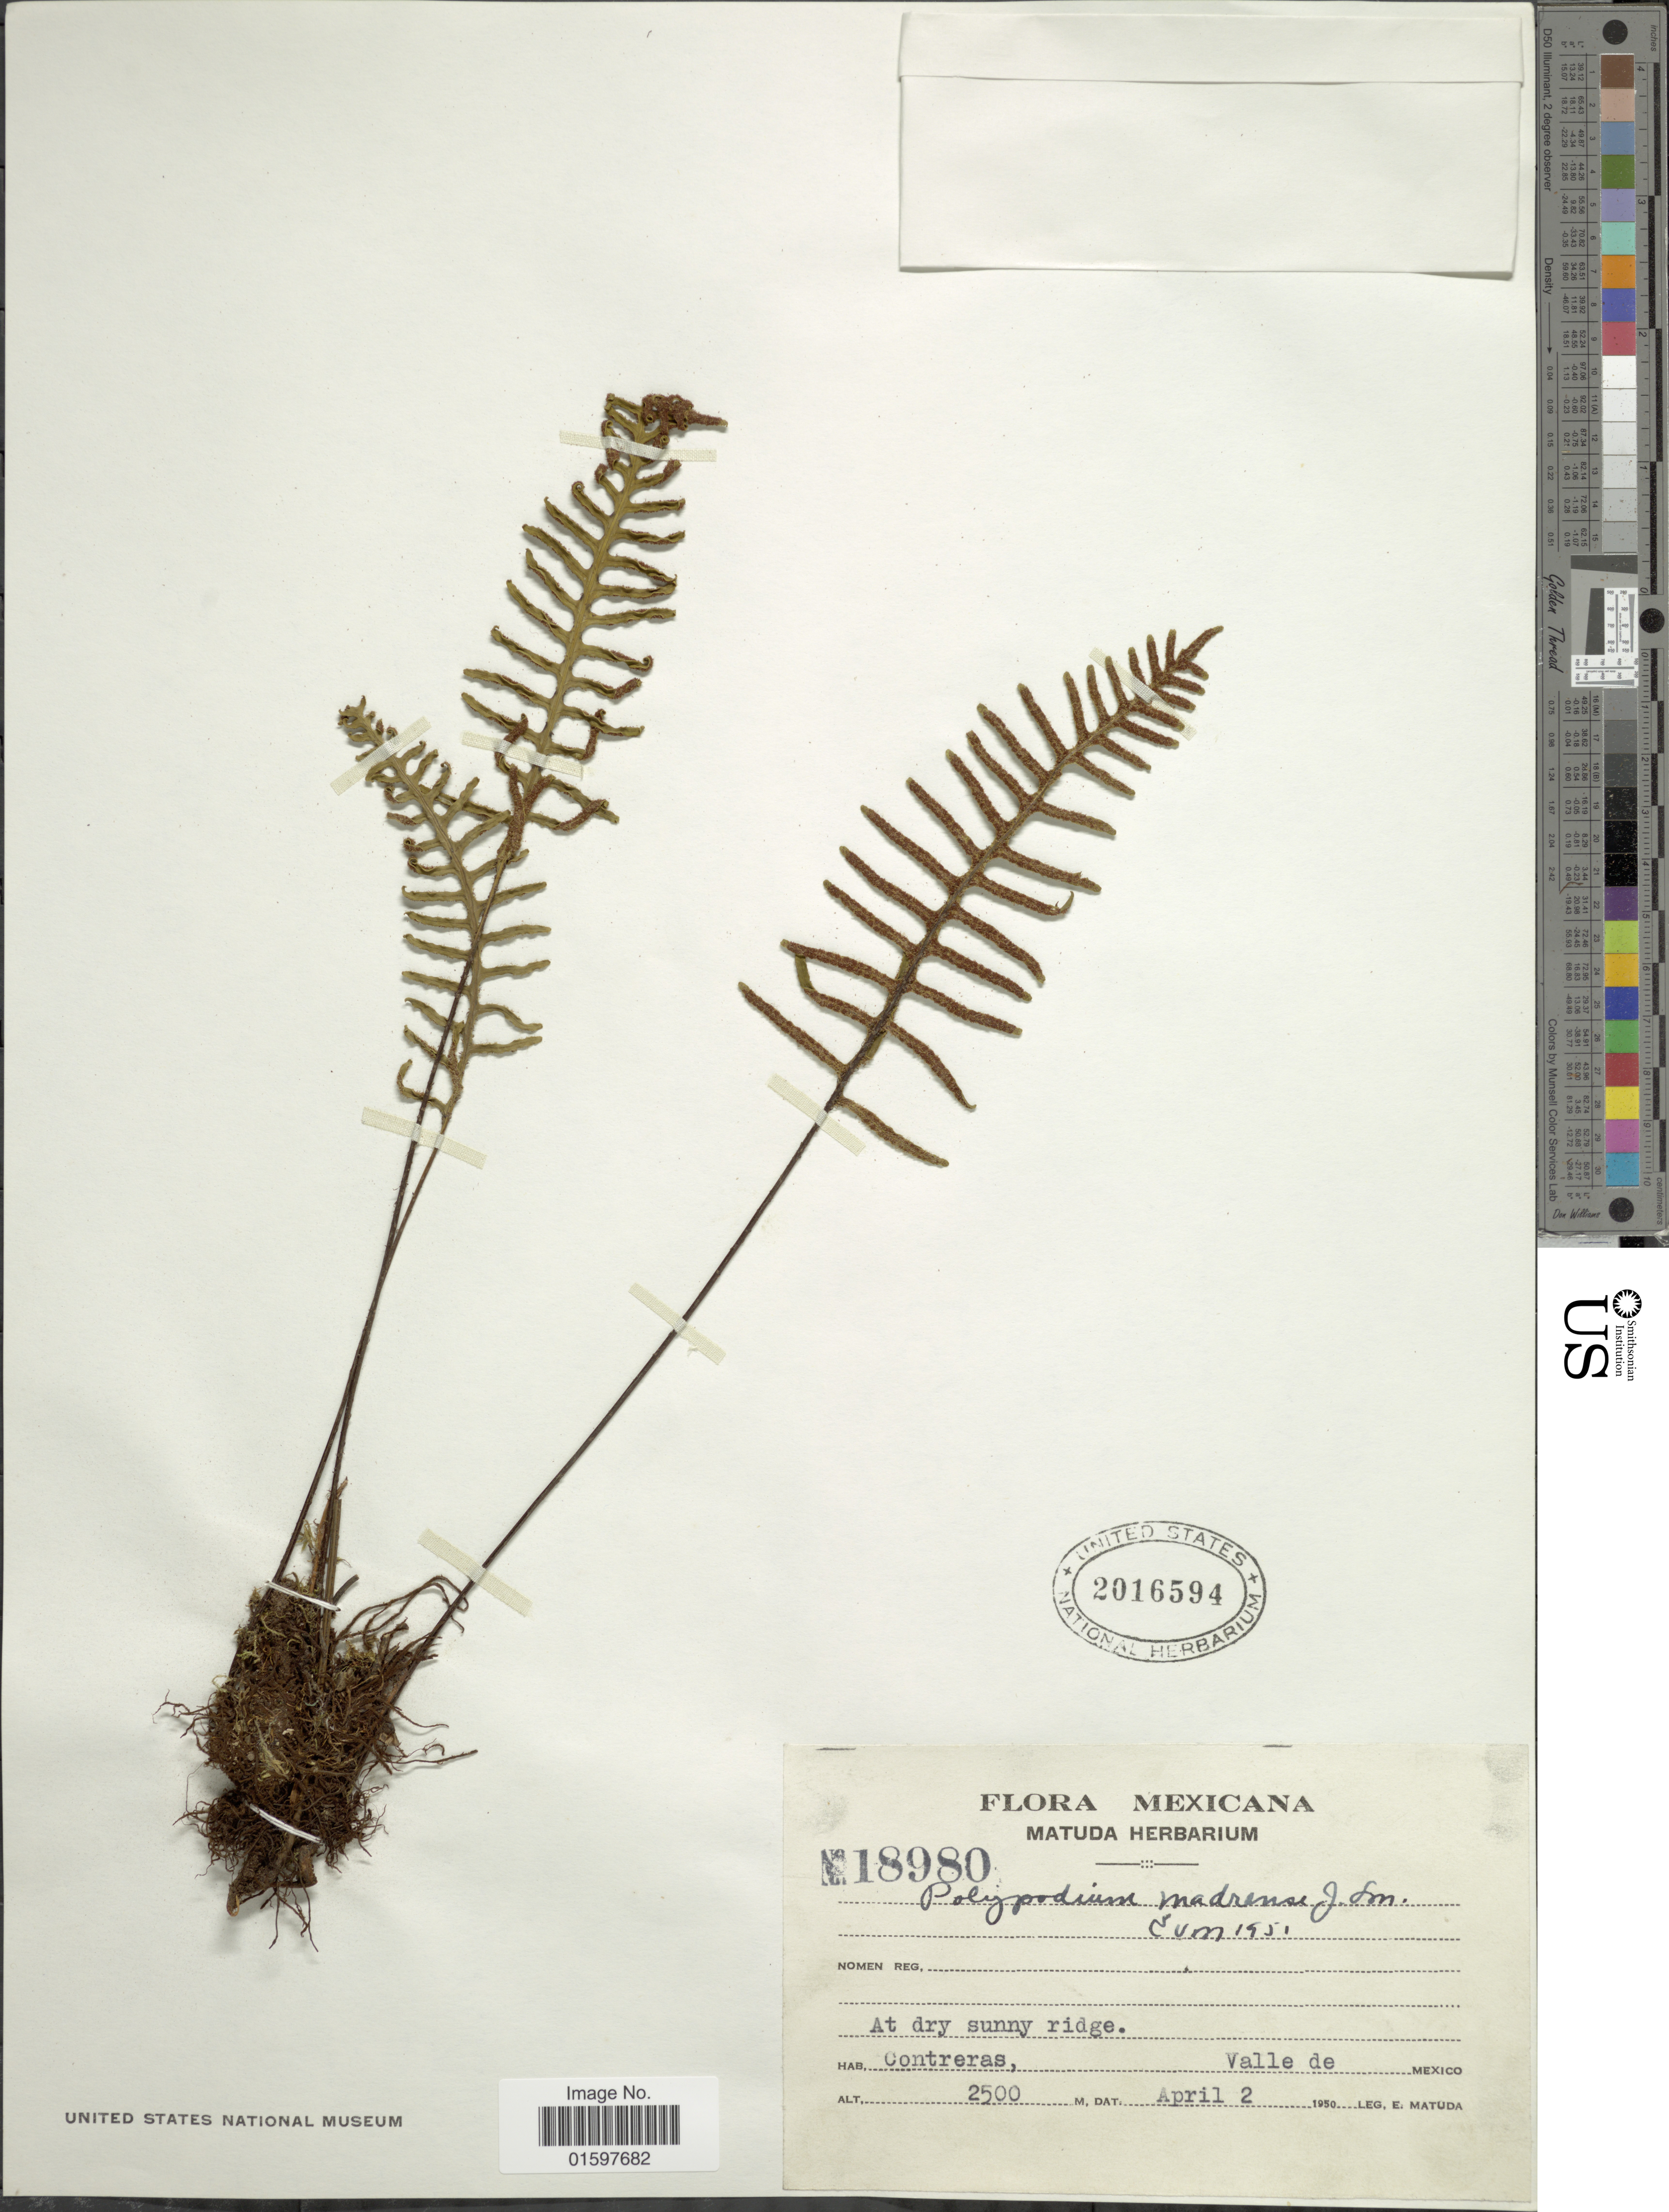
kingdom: Plantae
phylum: Tracheophyta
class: Polypodiopsida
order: Polypodiales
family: Polypodiaceae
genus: Pleopeltis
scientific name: Pleopeltis madrense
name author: (J. Sm.) A.R. Sm. & Tejero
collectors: E. Matuda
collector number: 18980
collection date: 1950-04-02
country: Mexico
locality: Contreras, Valle de Mexico.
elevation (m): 2500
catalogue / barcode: US 2016594